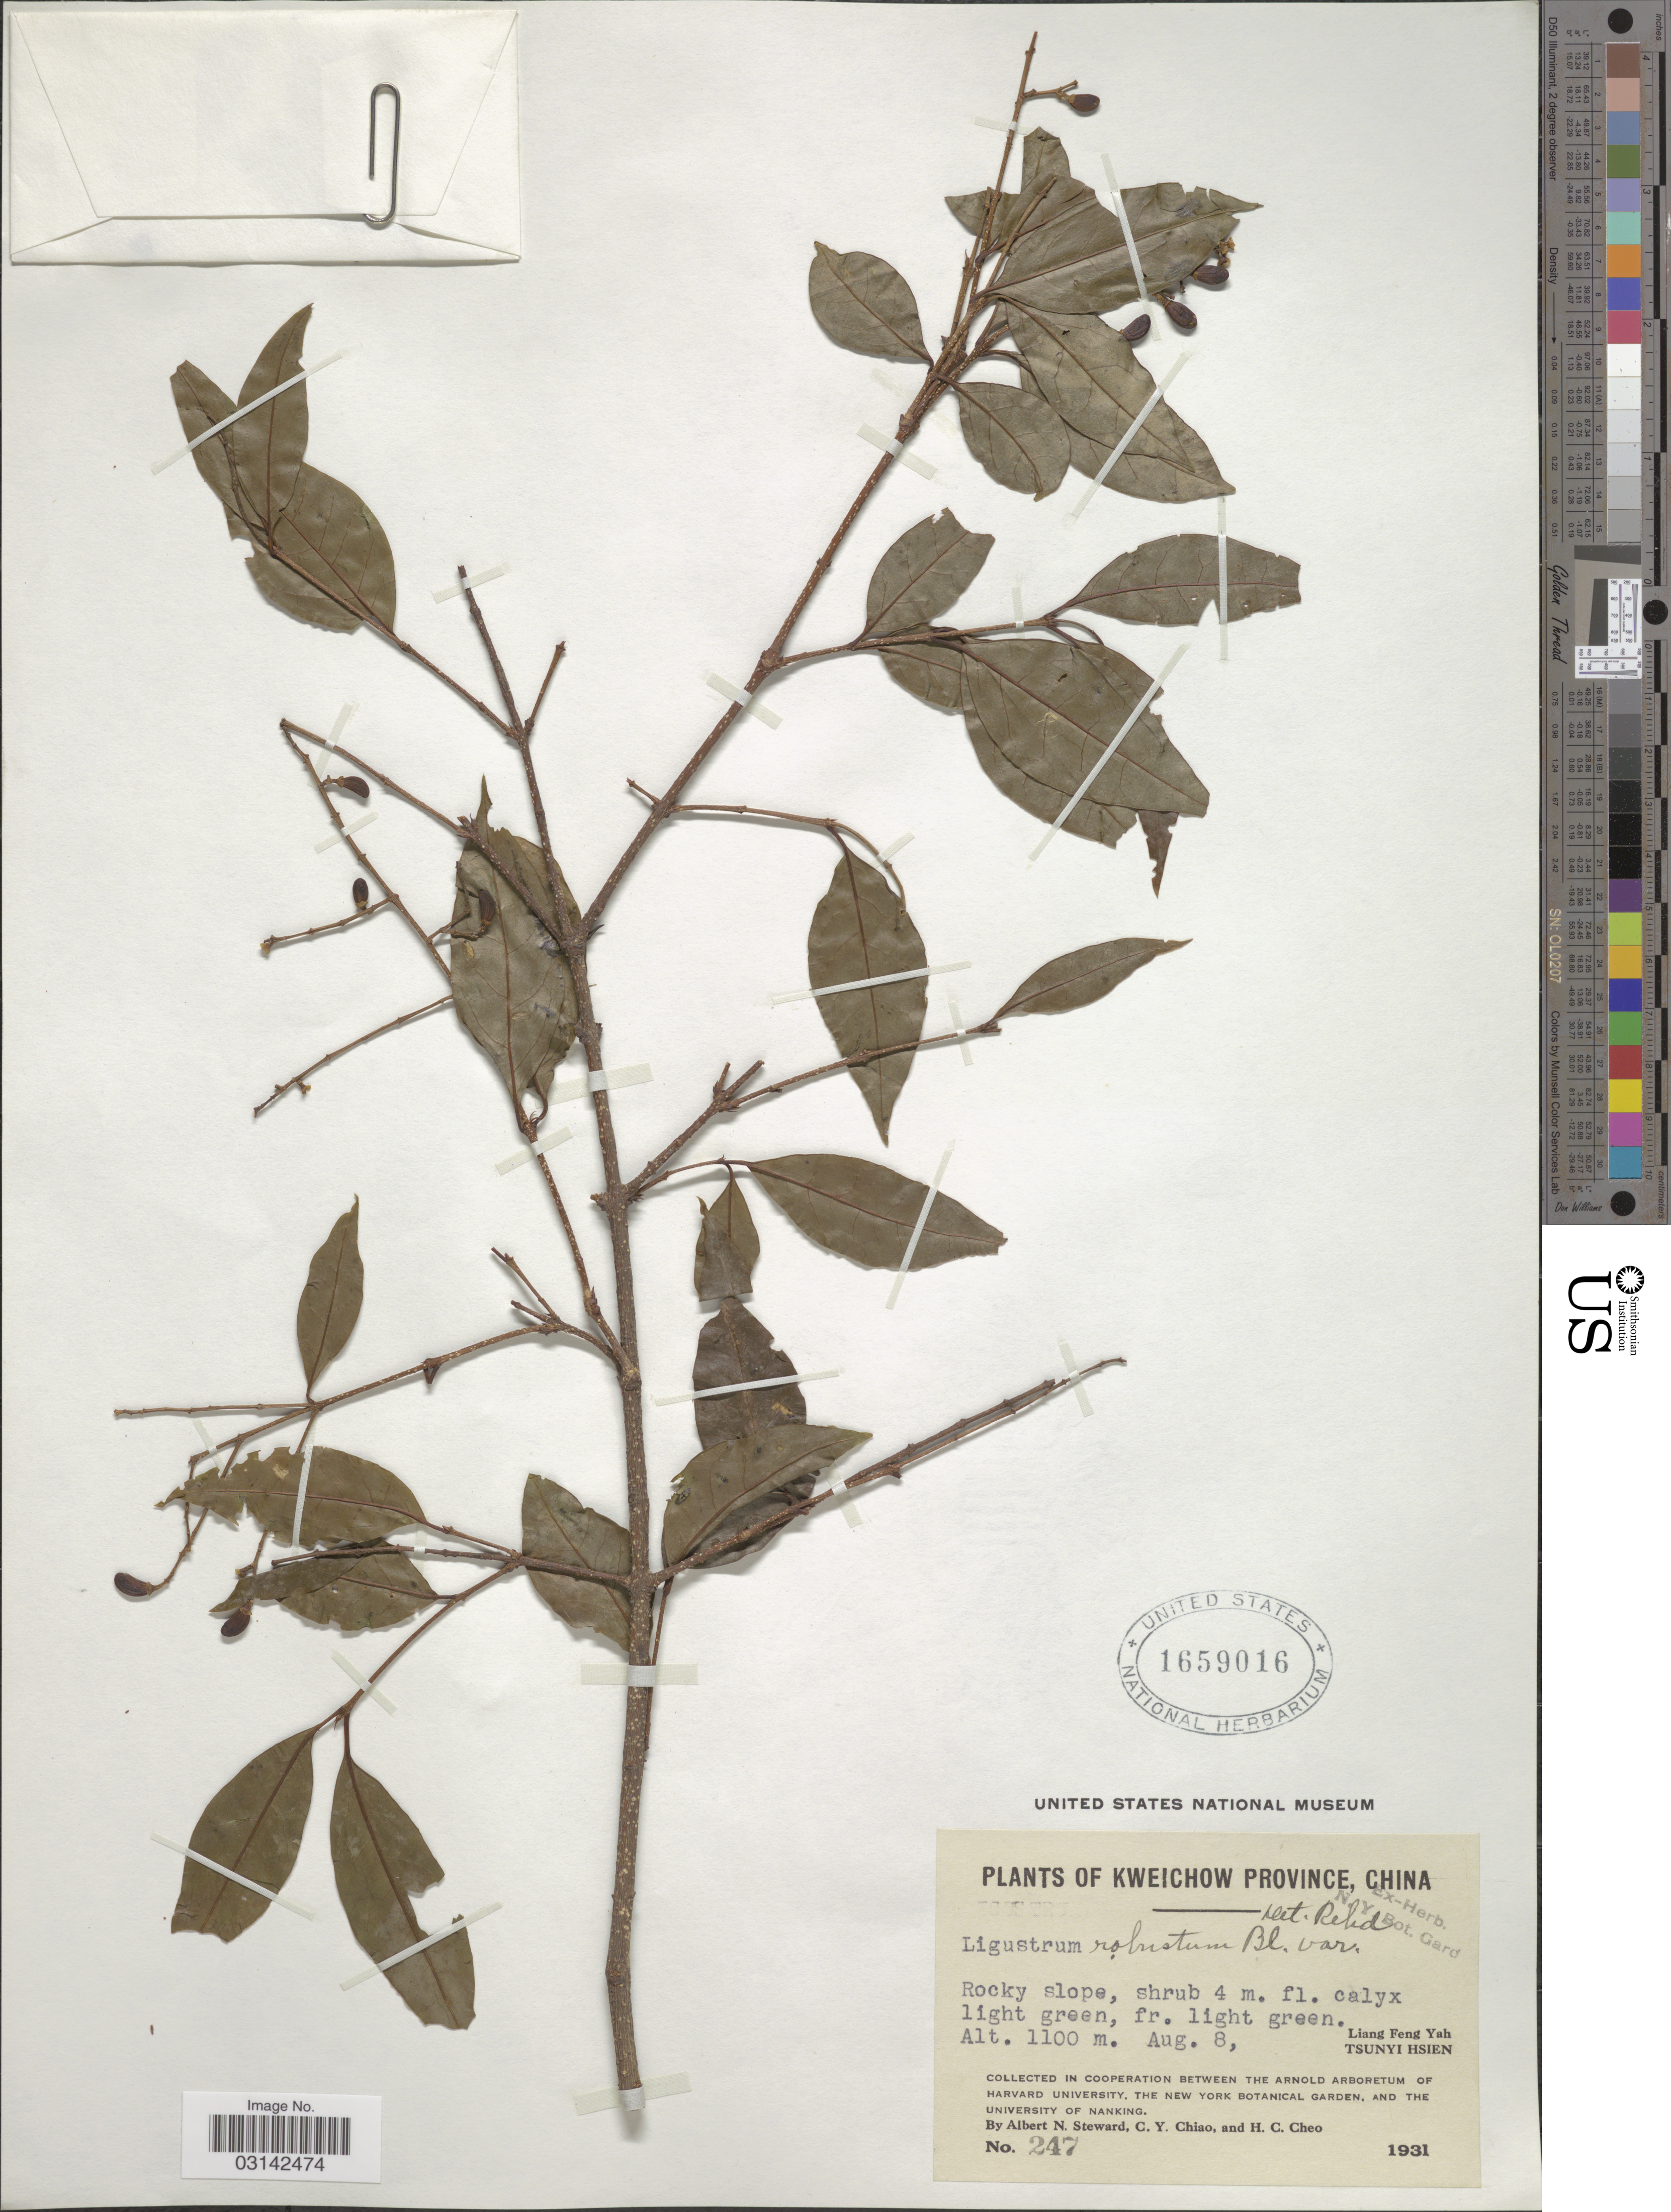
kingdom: Plantae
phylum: Tracheophyta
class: Magnoliopsida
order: Lamiales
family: Oleaceae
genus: Ligustrum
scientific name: Ligustrum robustum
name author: (Roxb.) Blume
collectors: A. N. Steward, C. Y. Chiao & H. Cheo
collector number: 247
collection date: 1931-08-08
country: China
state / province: Guizhou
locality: Kweichow Province, Liang Feng Yah, Tsunyi Hsien.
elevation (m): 1100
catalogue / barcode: US 1659016